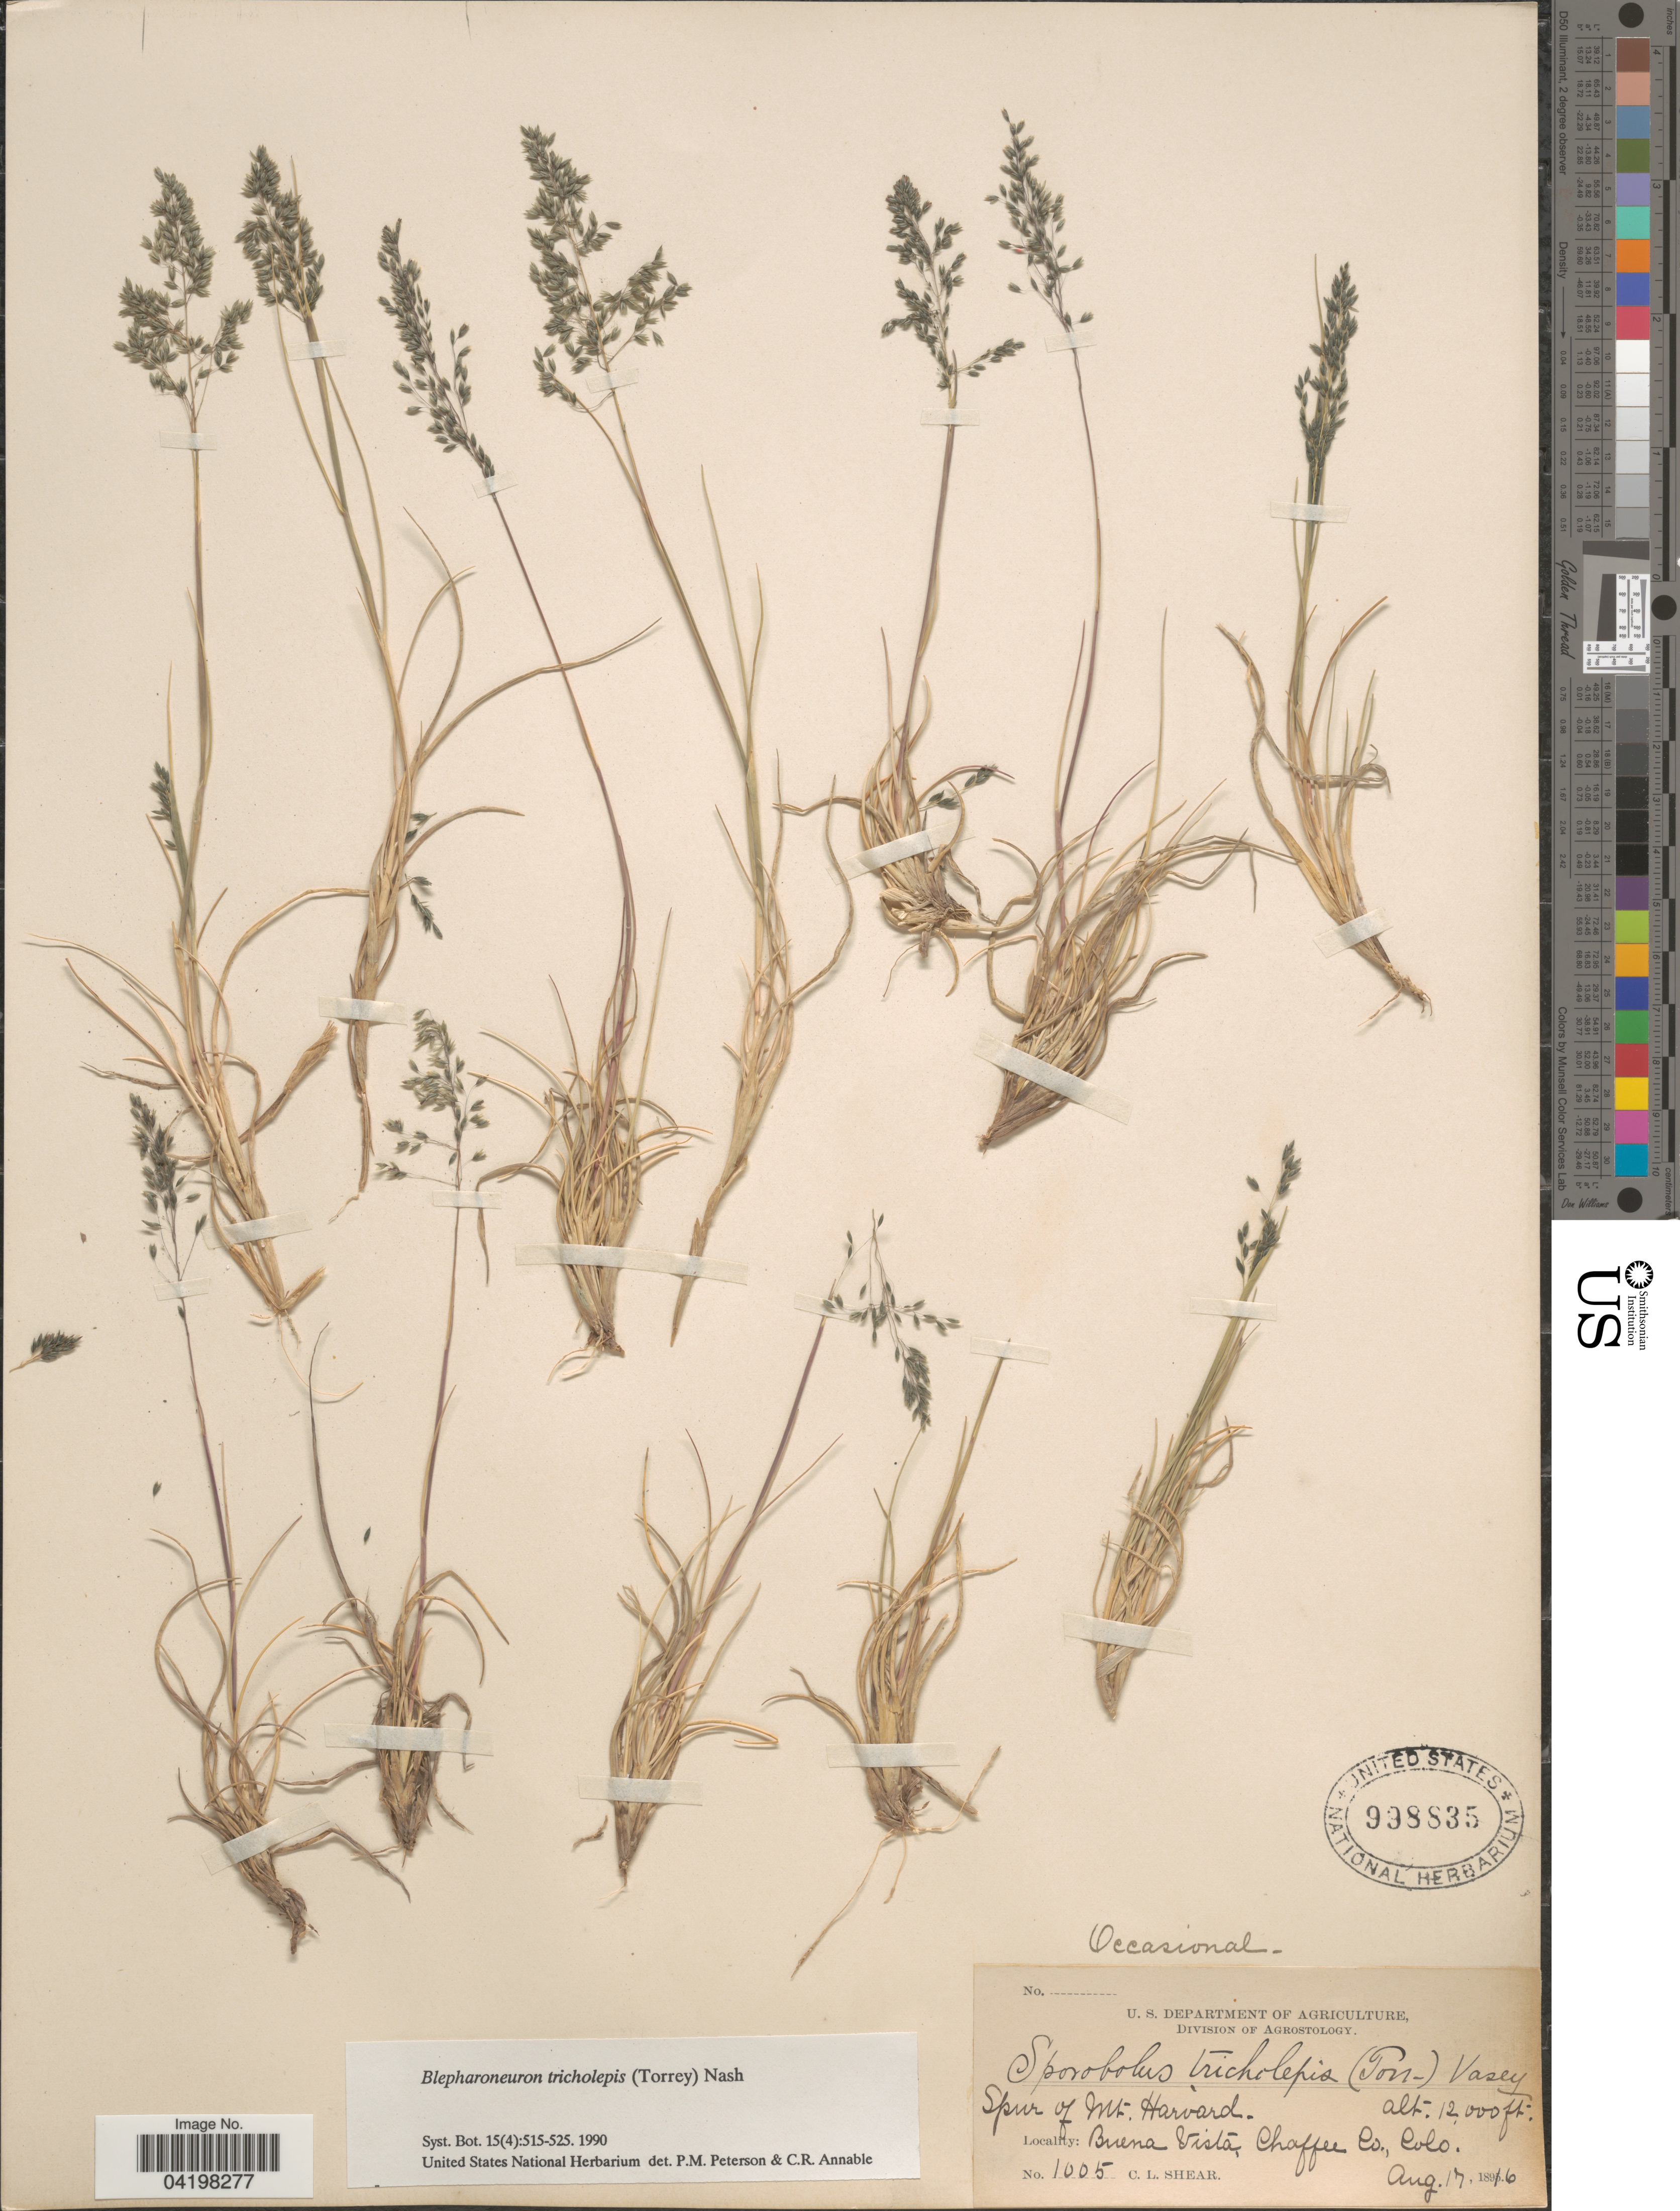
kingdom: Plantae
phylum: Tracheophyta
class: Liliopsida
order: Poales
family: Poaceae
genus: Muhlenbergia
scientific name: Muhlenbergia tricholepis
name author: (Torr.) Columbus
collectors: C. L. Shear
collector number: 1005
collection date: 1896-08-17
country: United States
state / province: Colorado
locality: Spur of Mt. Harvard. Buena Vista, Chaffee Co.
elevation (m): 3658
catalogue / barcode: US 998835